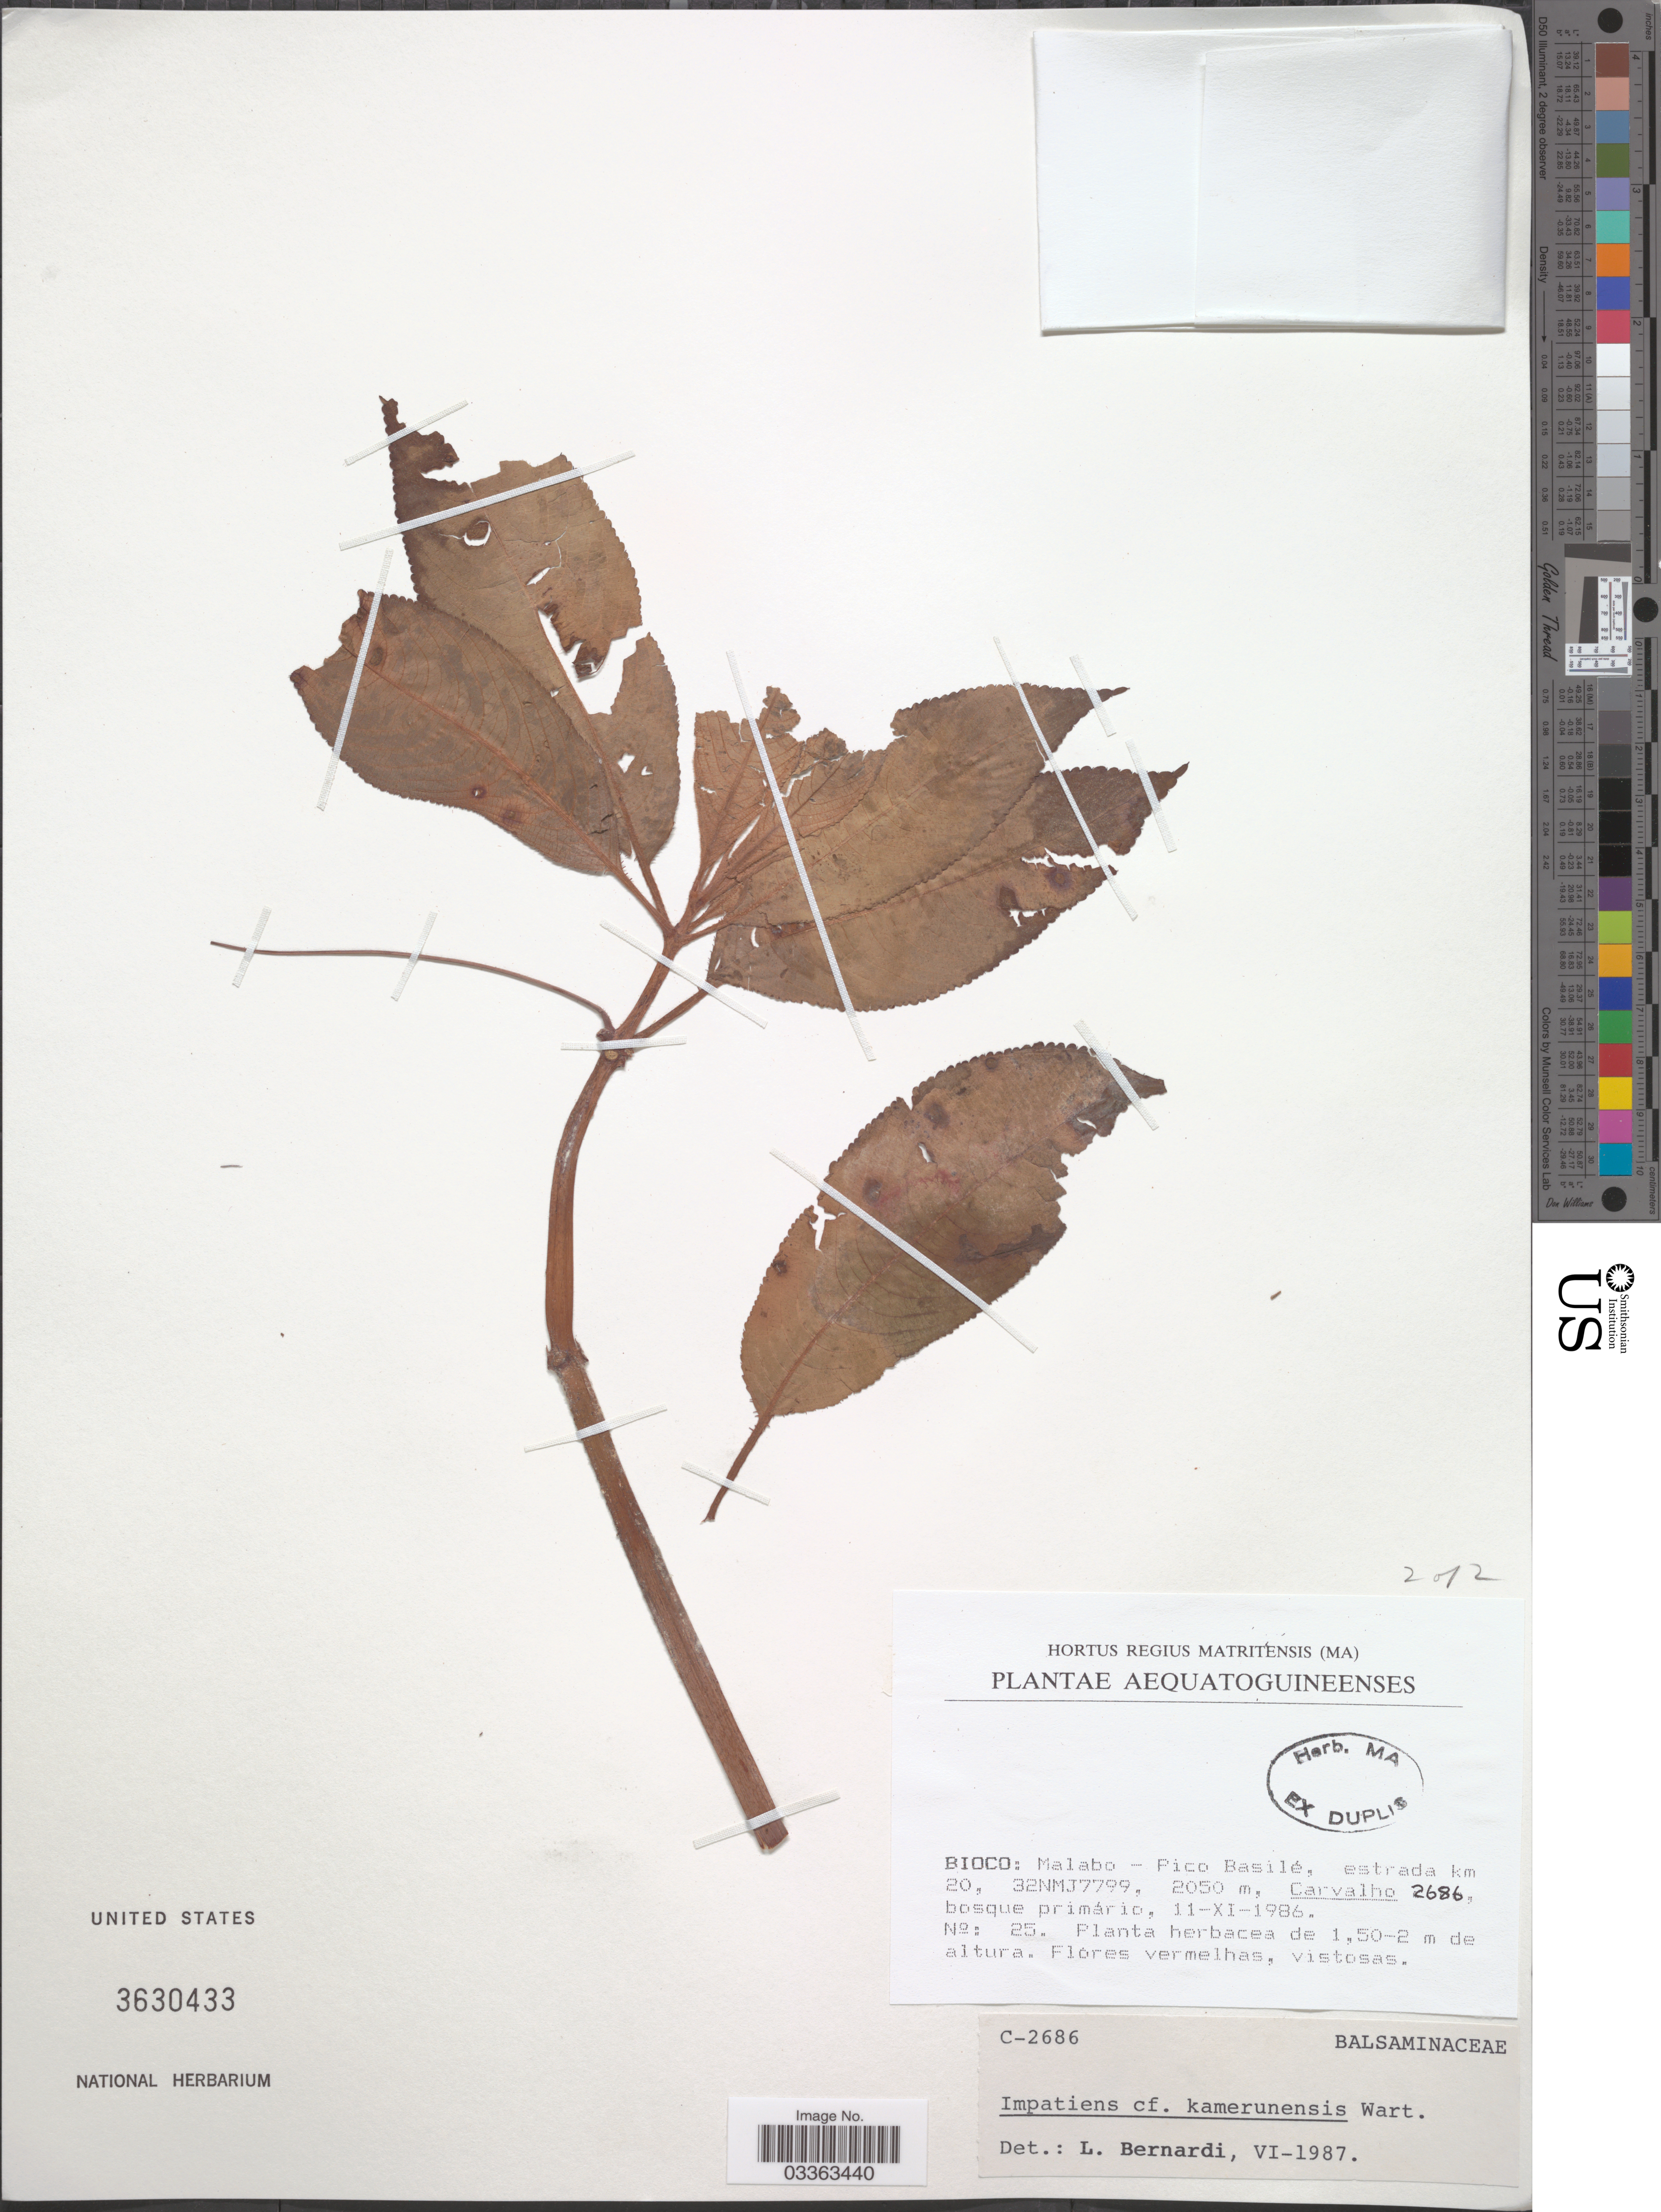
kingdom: Plantae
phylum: Tracheophyta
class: Magnoliopsida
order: Ericales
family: Balsaminaceae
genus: Impatiens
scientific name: Impatiens kamerunensis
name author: Warb.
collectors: Carvalho, --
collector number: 2686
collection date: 1986-11-11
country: Equatorial Guinea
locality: Aequatoguineenses, Bioco: Malabo - Pico Basilé, estrada km 20, 32NMJ7799.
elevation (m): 2050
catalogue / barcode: US 3630433